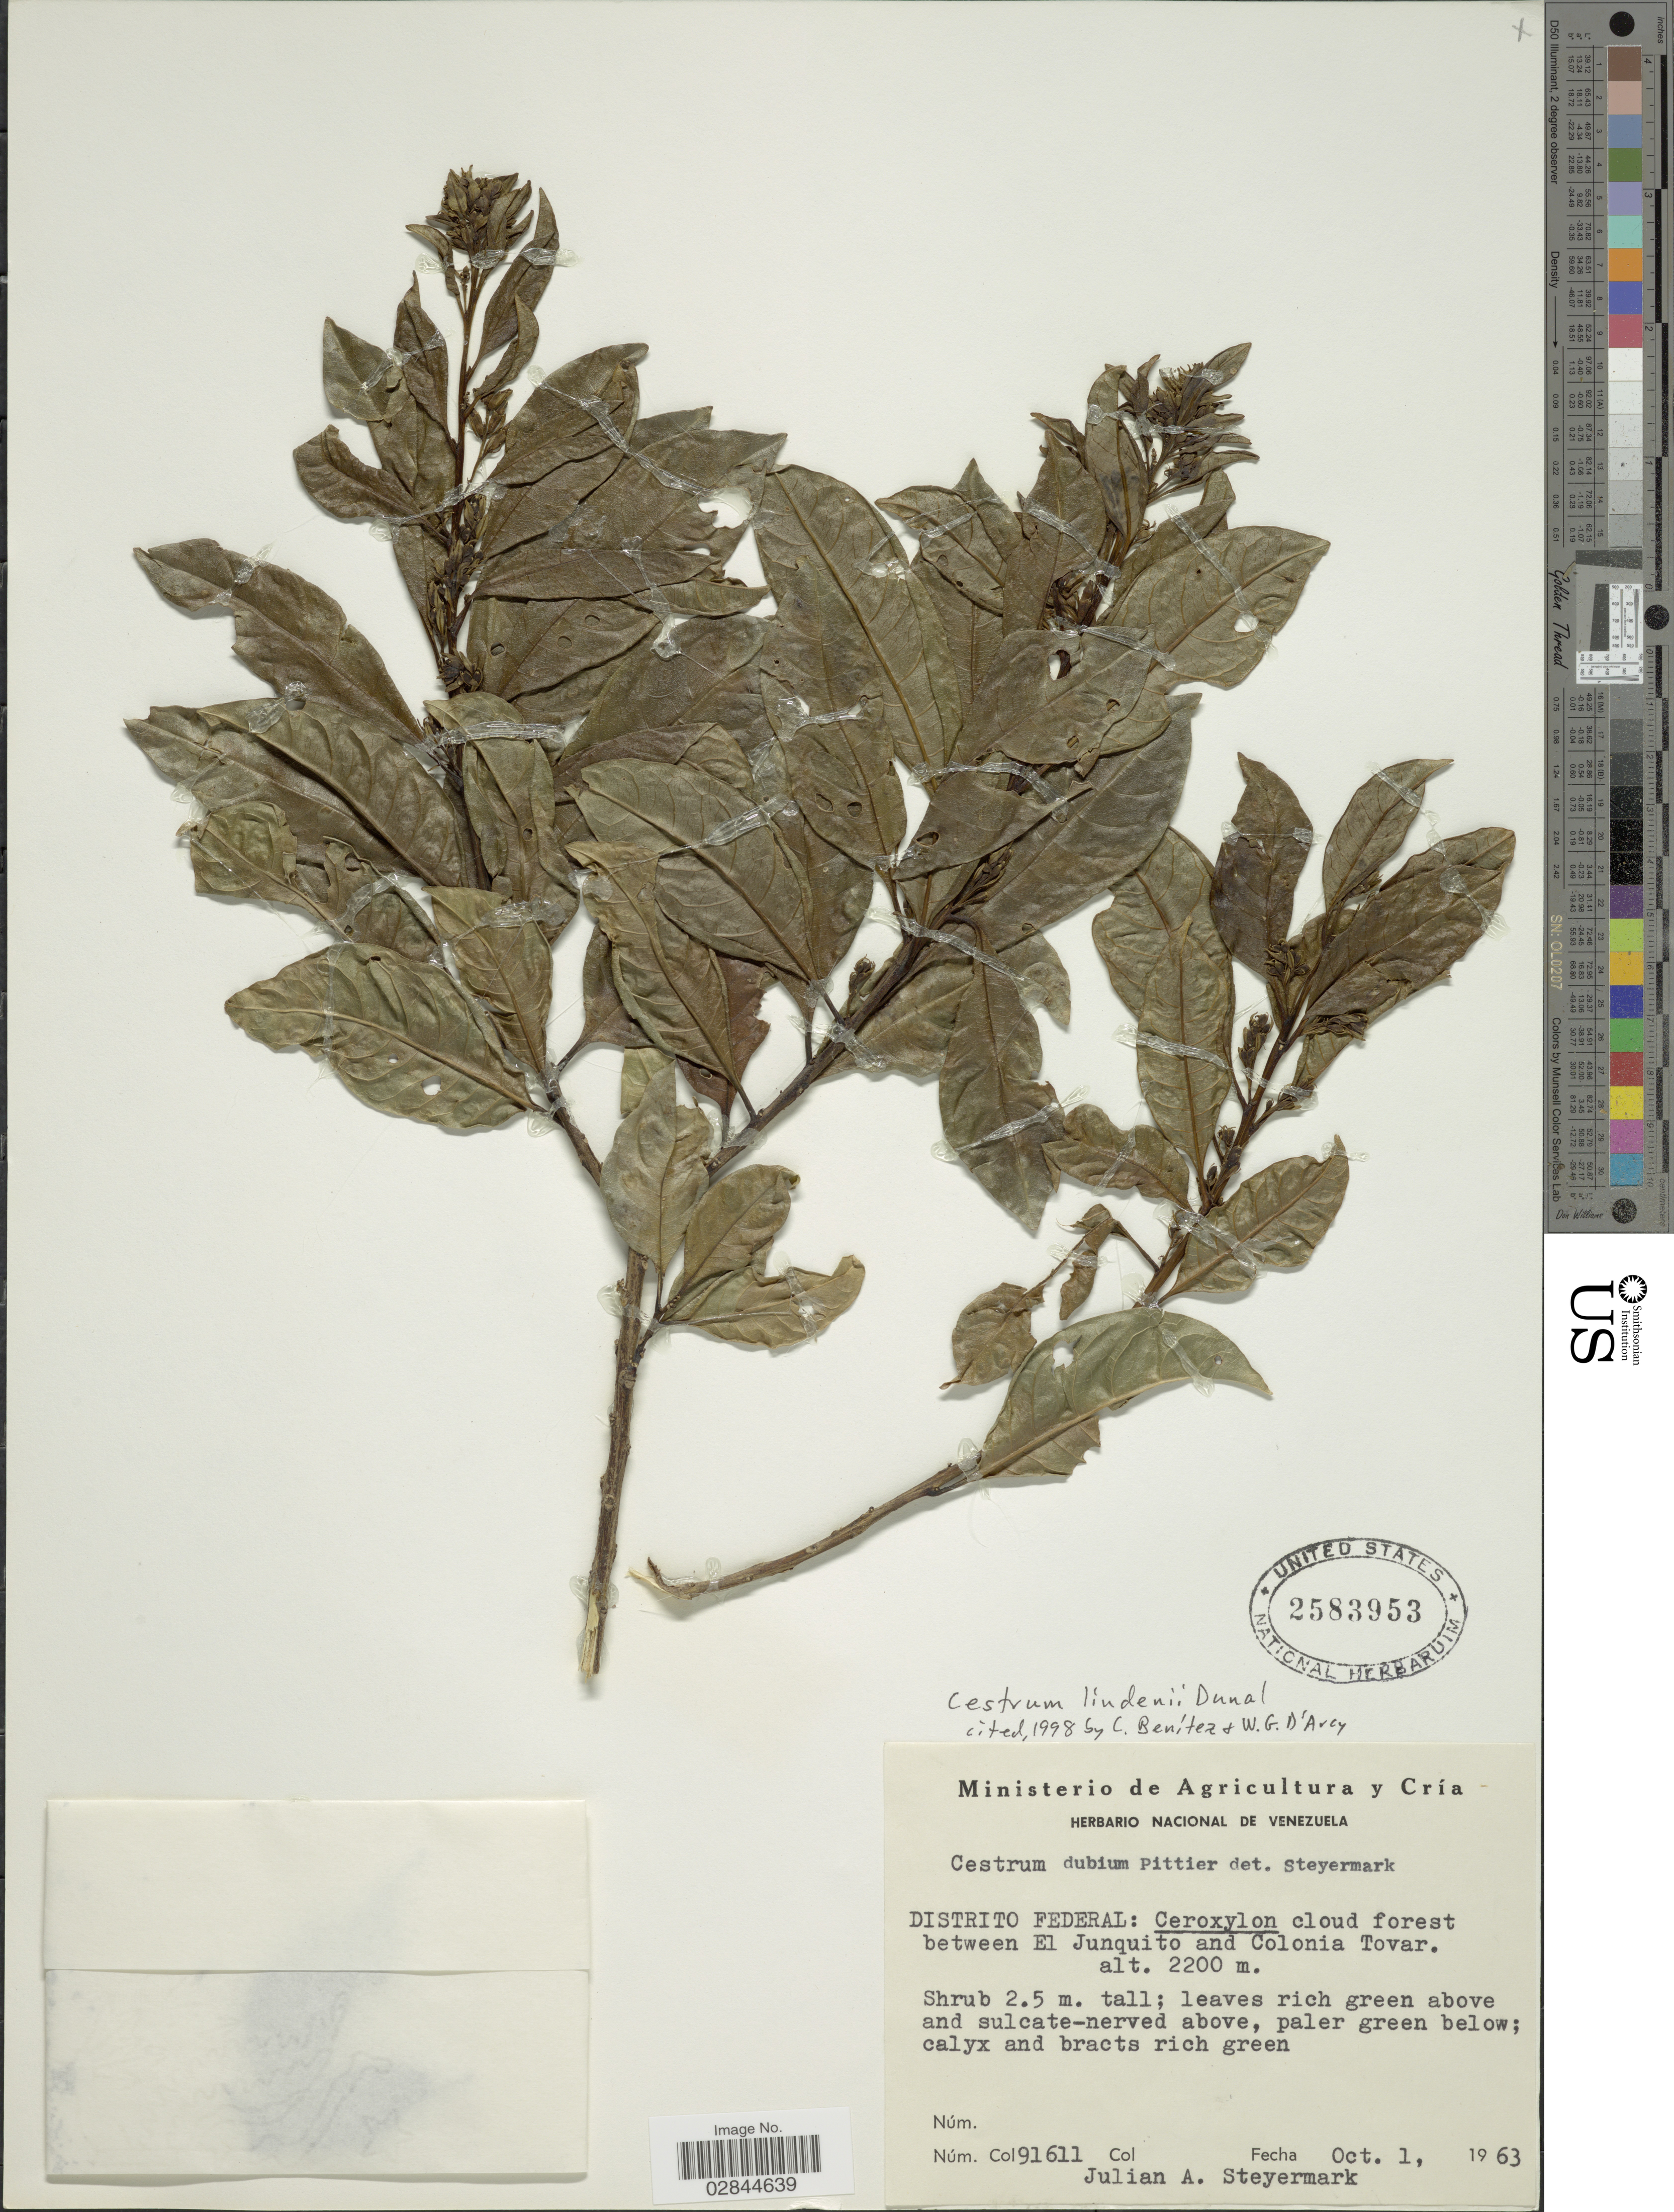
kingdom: Plantae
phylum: Tracheophyta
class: Magnoliopsida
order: Solanales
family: Solanaceae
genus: Cestrum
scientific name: Cestrum lindenii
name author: Dunal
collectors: J. Steyermark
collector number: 91611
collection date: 1963-10-01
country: Venezuela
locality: Distrito Federal: Ceroxylon cloud forest between El Junquito and Colonia Tovar.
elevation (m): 2200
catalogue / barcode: US 2583953